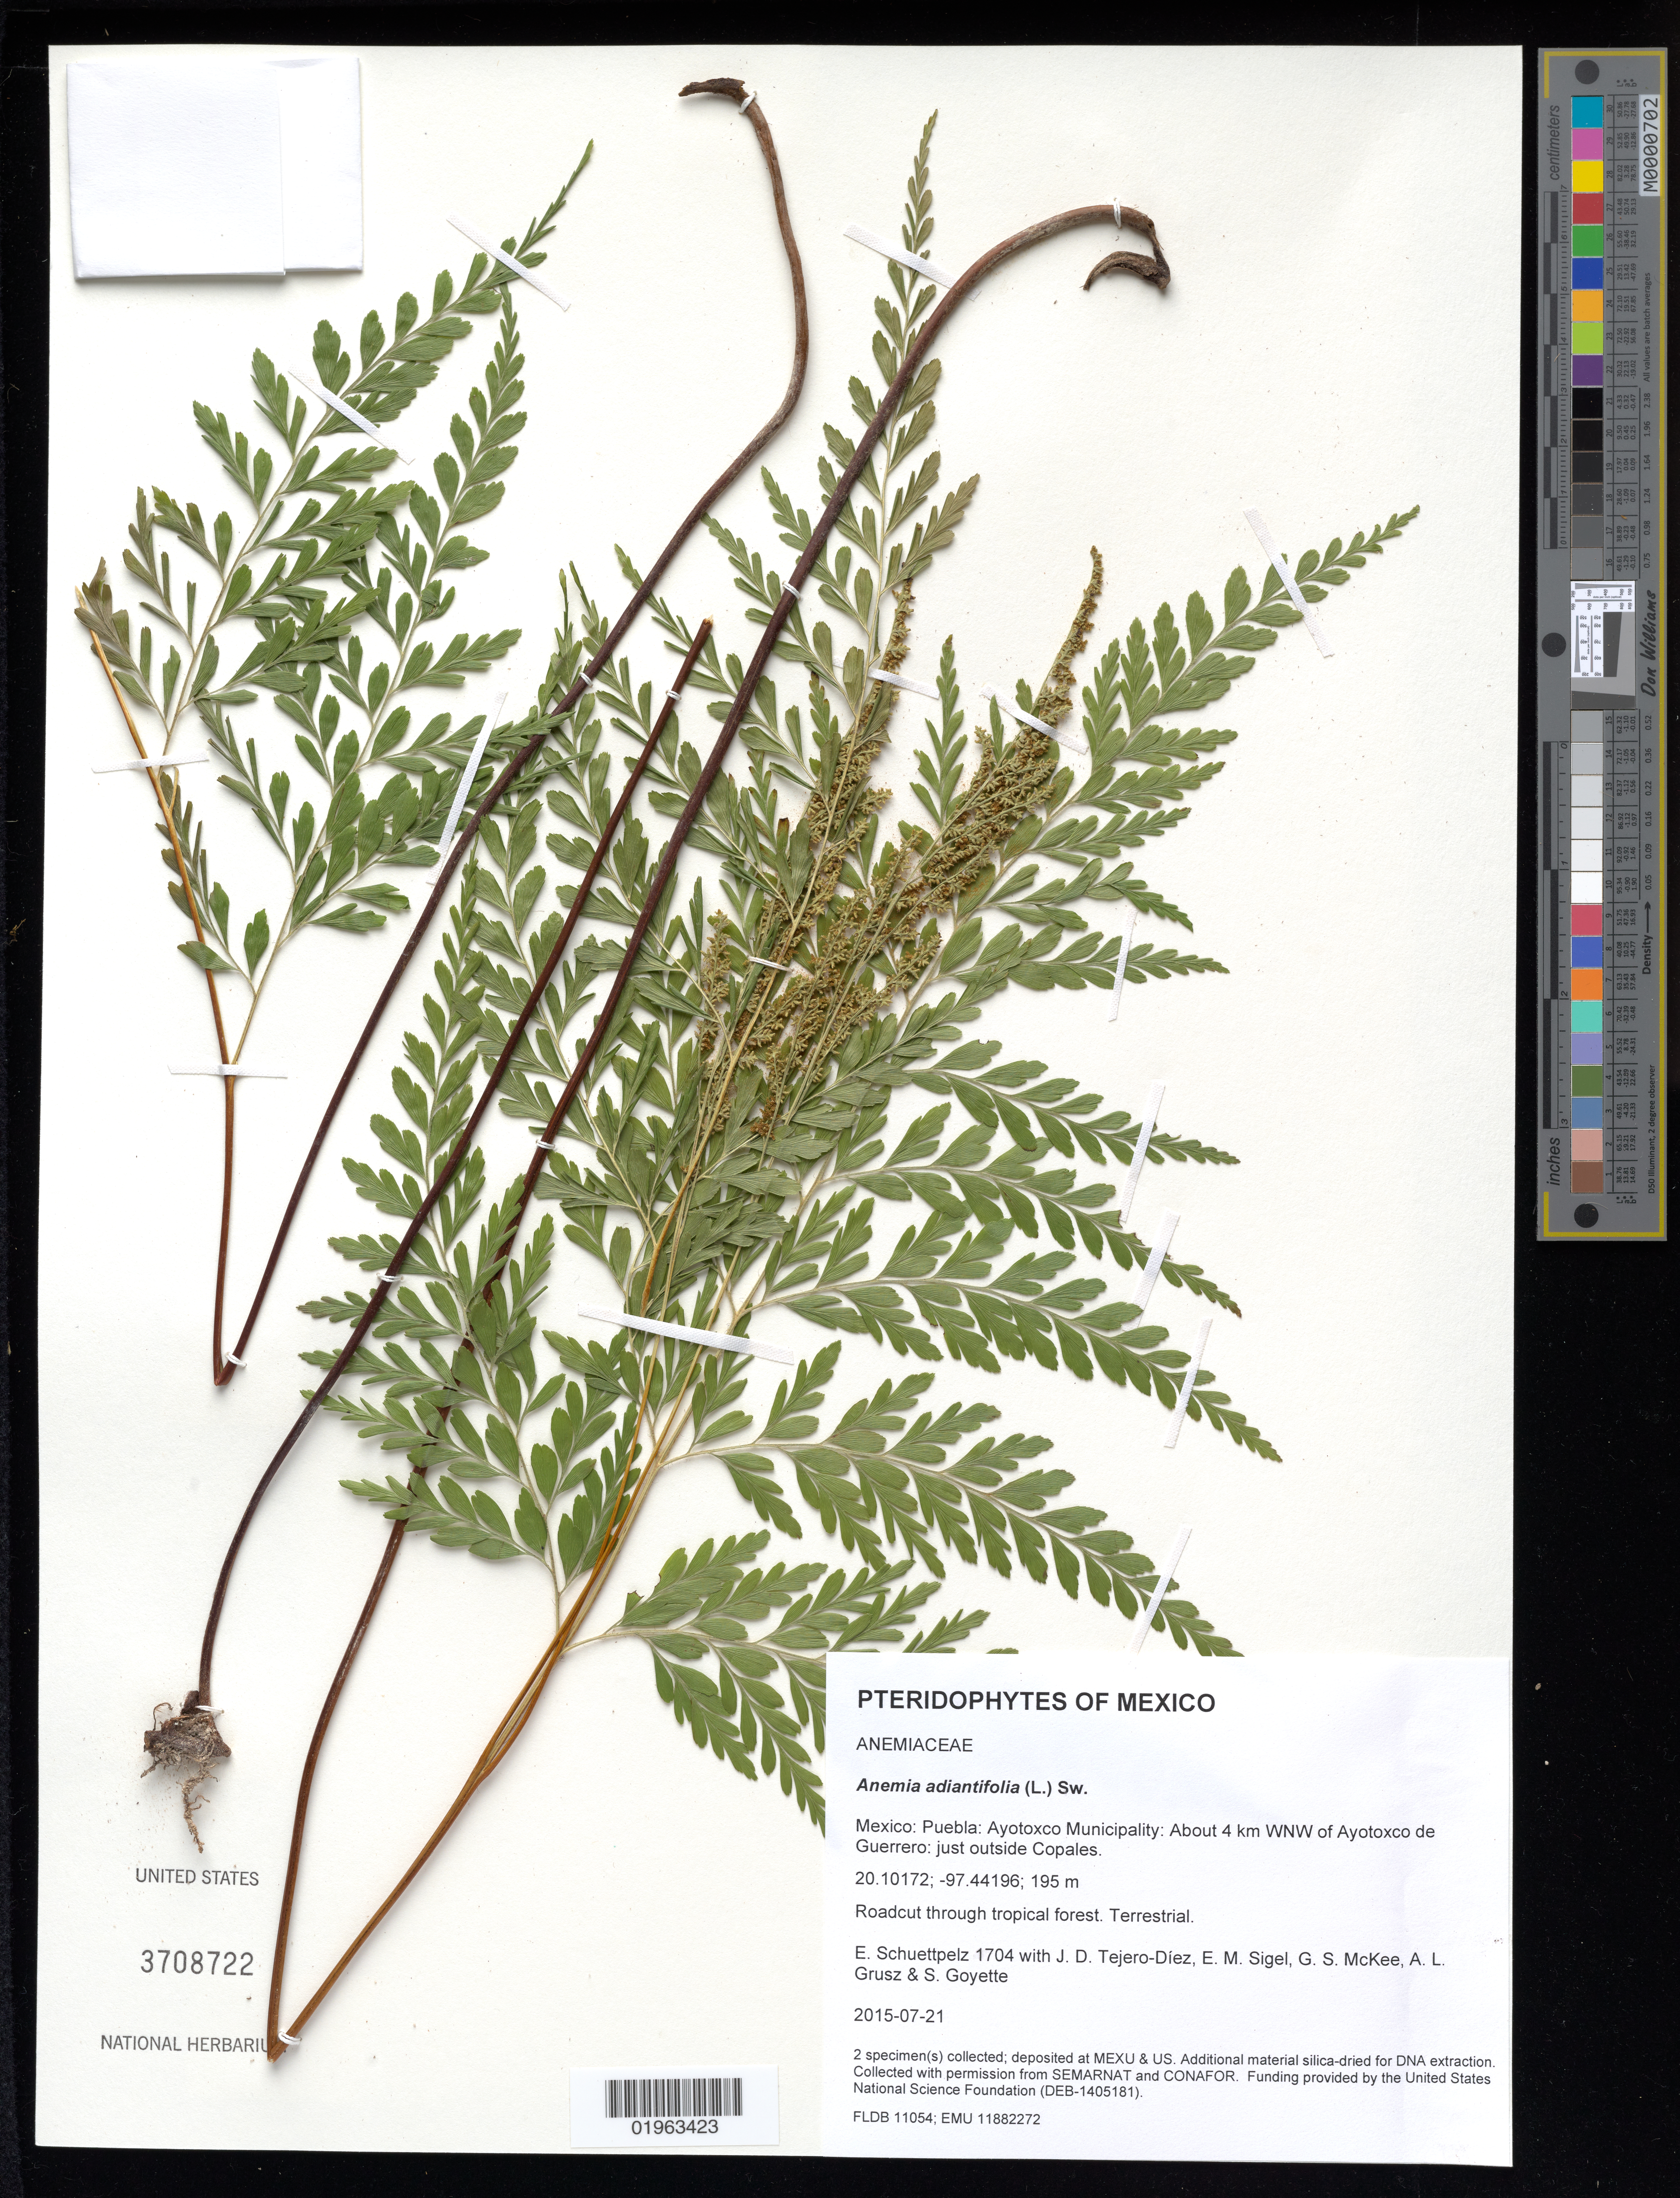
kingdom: Plantae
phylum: Tracheophyta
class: Polypodiopsida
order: Schizaeales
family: Anemiaceae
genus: Anemia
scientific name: Anemia adiantifolia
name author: (L.) Sw.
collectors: E. Schuettpelz, D. Tejero-Díez, E. M. Sigel, G. S. McKee & A. Grusz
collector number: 1704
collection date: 2015-07-21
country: Mexico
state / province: Puebla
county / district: Ayotoxco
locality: About 4 km WNW of Ayotoxco de Guerrero: just outside Copales.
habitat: Roadcut through tropical forest.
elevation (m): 195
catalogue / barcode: US 3708722